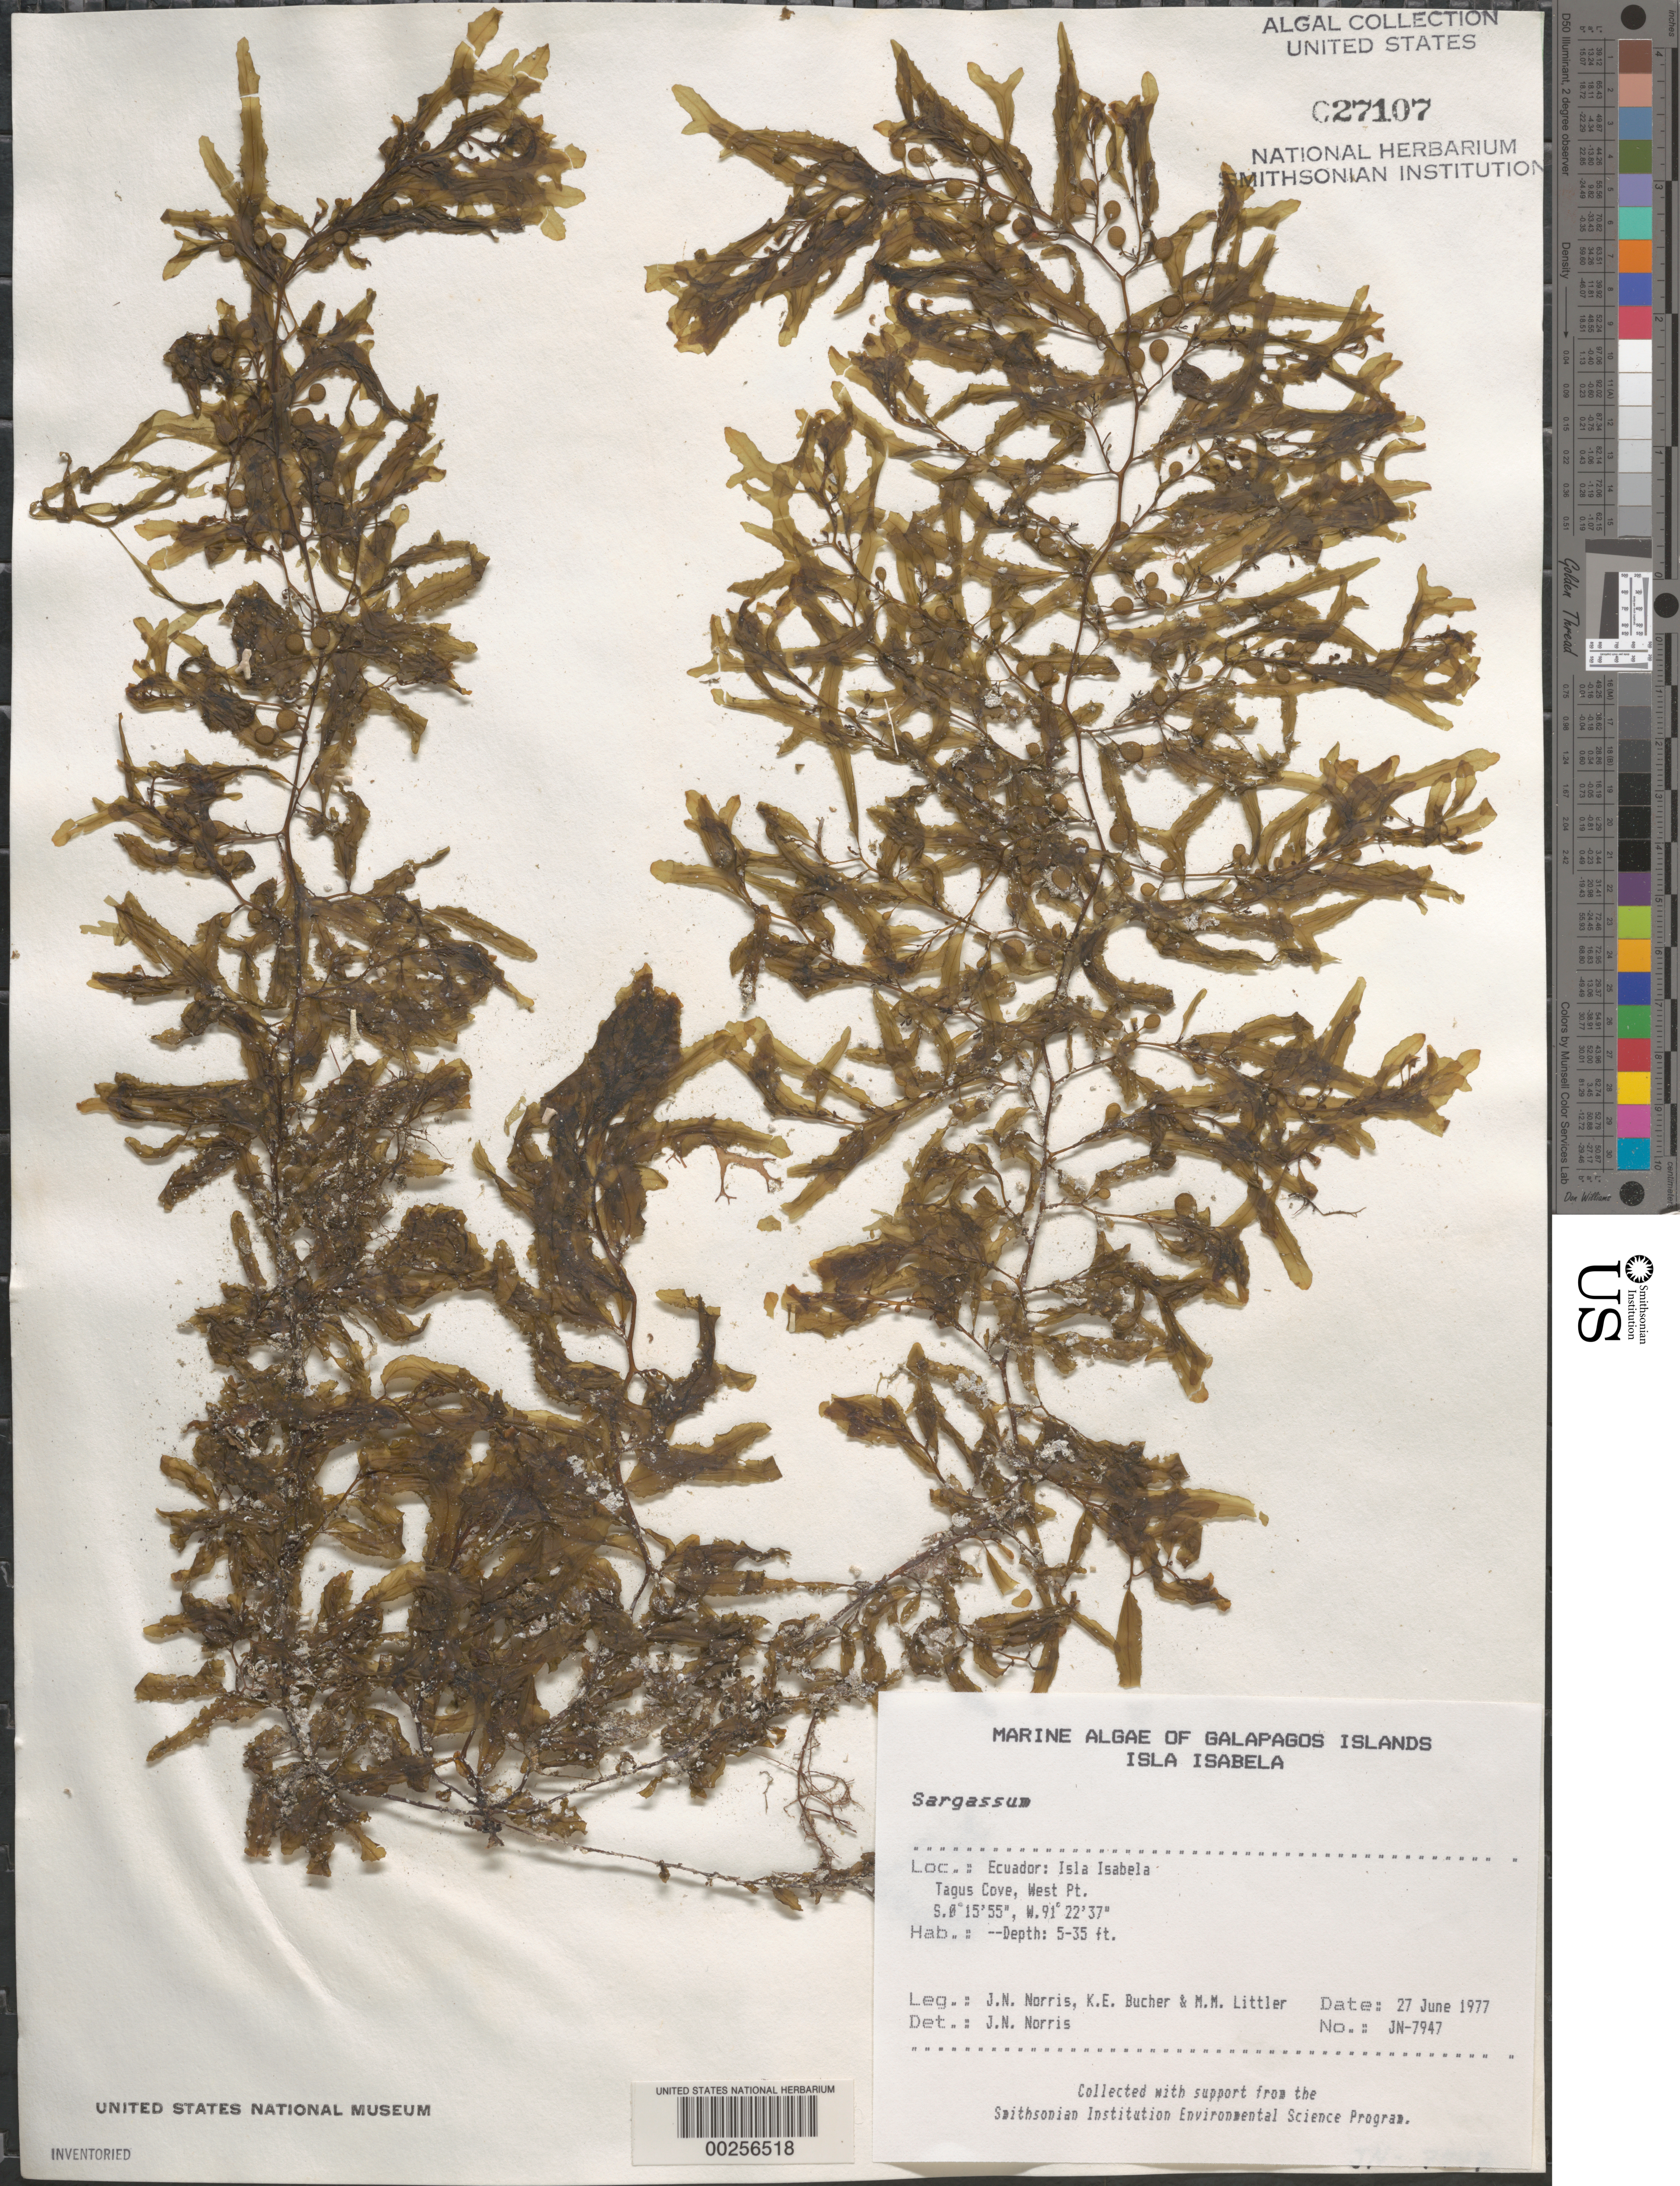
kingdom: Chromista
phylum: Ochrophyta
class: Phaeophyceae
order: Fucales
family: Sargassaceae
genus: Sargassum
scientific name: Sargassum sp.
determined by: Norris, James N.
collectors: J. N. Norris, K. E. Bucher & M. M. Littler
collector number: JN-7947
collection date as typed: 27 Jun 1977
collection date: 1977-06-27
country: Ecuador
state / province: Colón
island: Isabela [Albemarle]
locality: Tagus Cove, West Point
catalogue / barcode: US 27107